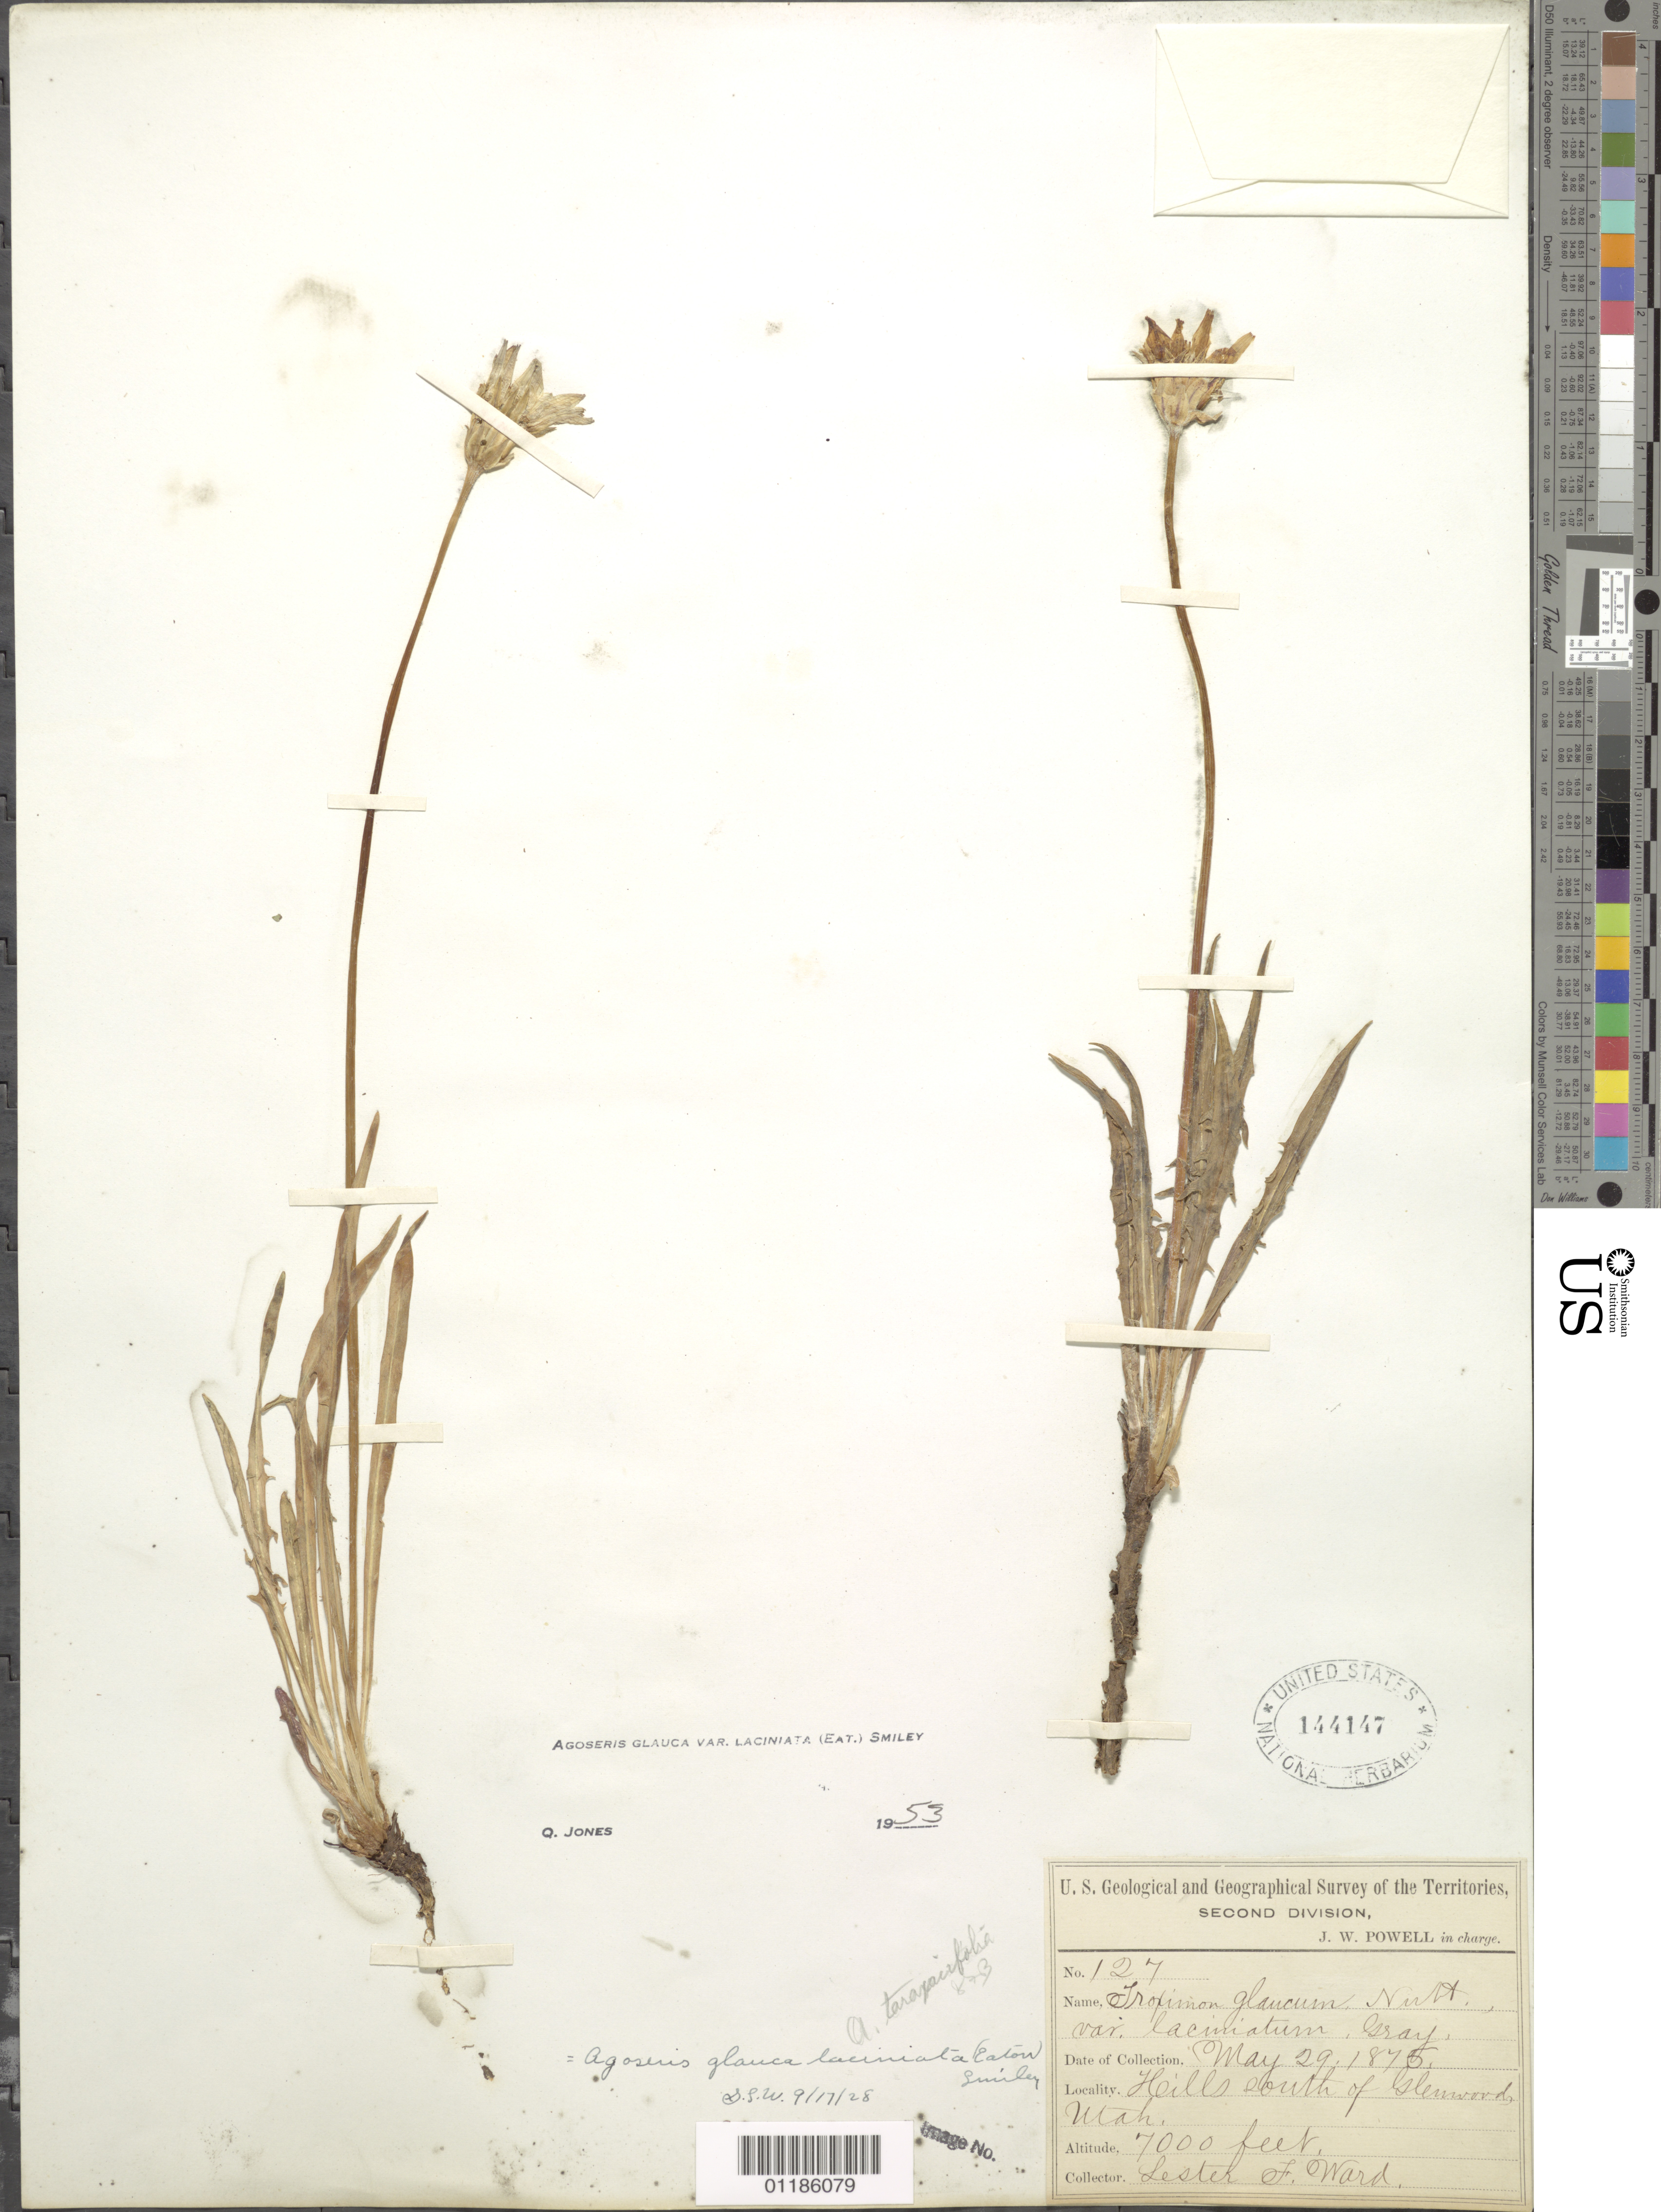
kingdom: Plantae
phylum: Tracheophyta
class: Magnoliopsida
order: Asterales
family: Asteraceae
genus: Agoseris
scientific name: Agoseris parviflora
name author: (Nutt.) D. Dietr.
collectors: L. F. Ward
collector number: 127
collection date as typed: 29 May 1875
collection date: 1875-05-29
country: United States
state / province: Utah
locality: Hills south of Glenwood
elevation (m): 2134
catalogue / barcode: US 144147